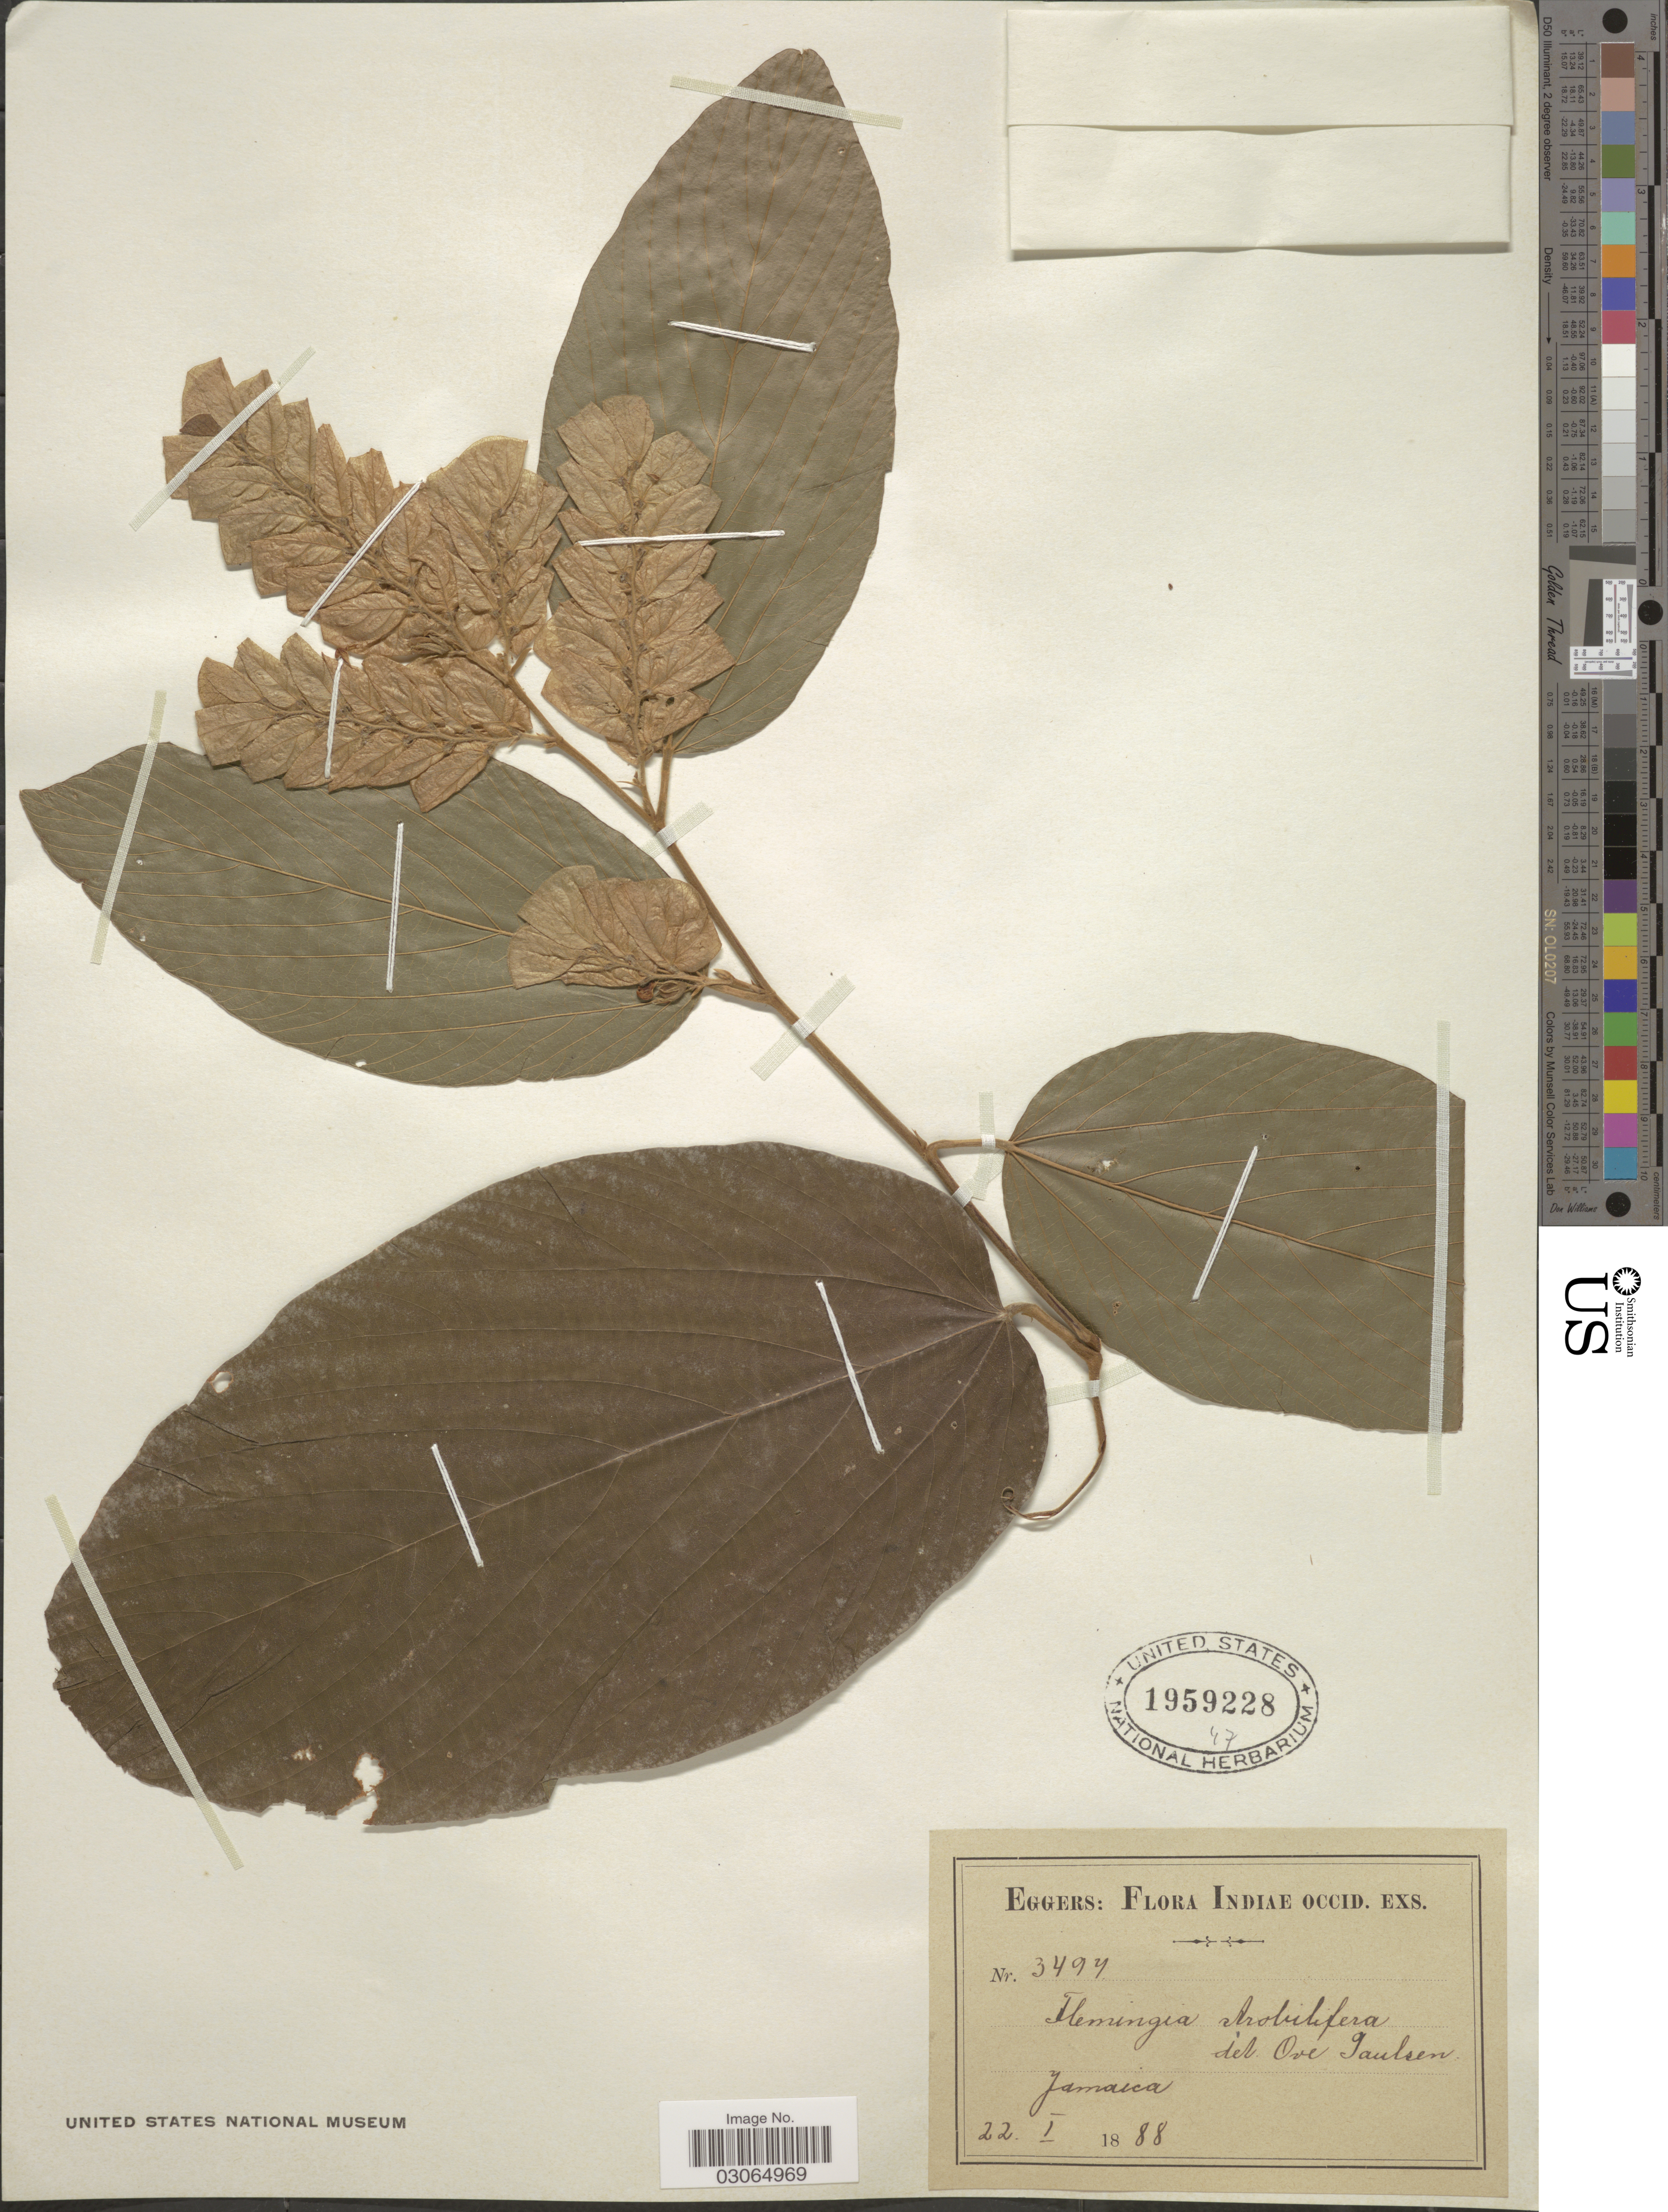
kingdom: Plantae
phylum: Tracheophyta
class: Magnoliopsida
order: Fabales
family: Fabaceae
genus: Flemingia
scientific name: Flemingia strobilifera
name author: (L.) W.T. Aiton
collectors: -. Eggers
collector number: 3497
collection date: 1888-01-22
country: Jamaica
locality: Indiae Occid.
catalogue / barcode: US 1959228